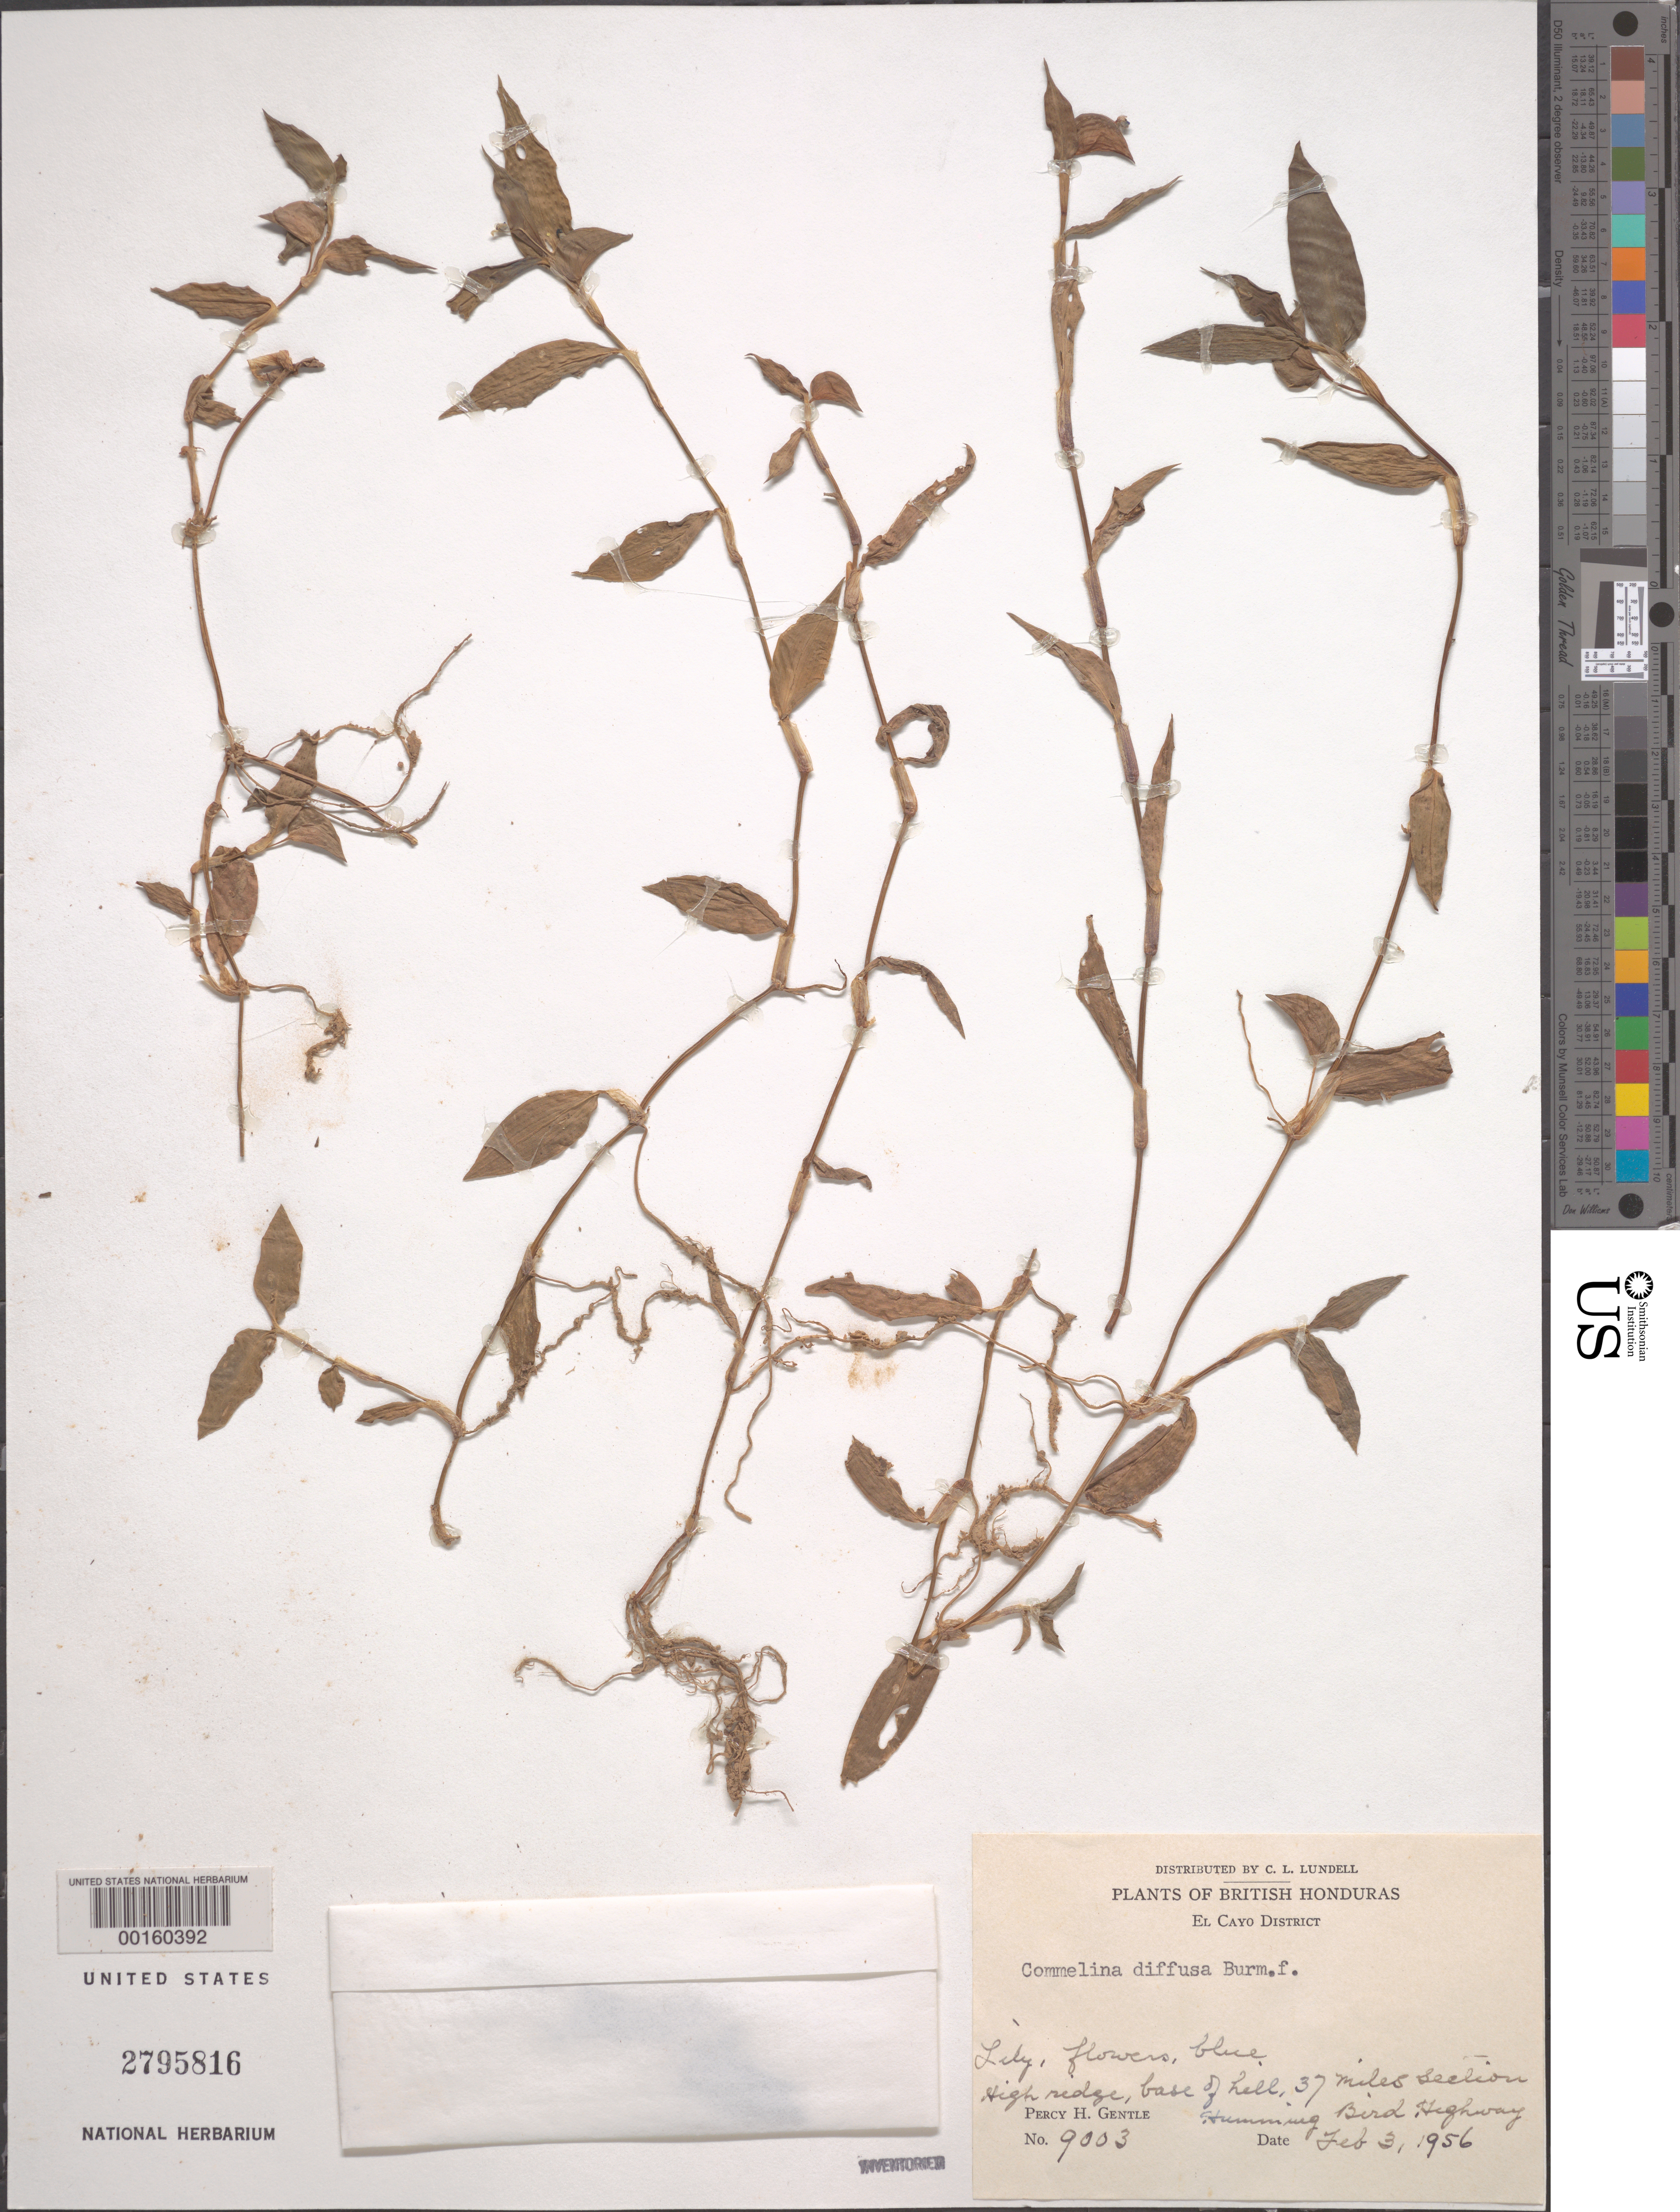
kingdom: Plantae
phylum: Tracheophyta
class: Liliopsida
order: Commelinales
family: Commelinaceae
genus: Commelina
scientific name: Commelina diffusa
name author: Burm. f.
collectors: P. H. Gentle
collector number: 9003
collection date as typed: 03 Feb 1956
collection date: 1956-02-03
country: Belize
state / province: Cayo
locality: Humming Bird Highway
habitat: High ridge, base of hill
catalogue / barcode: US 2795816